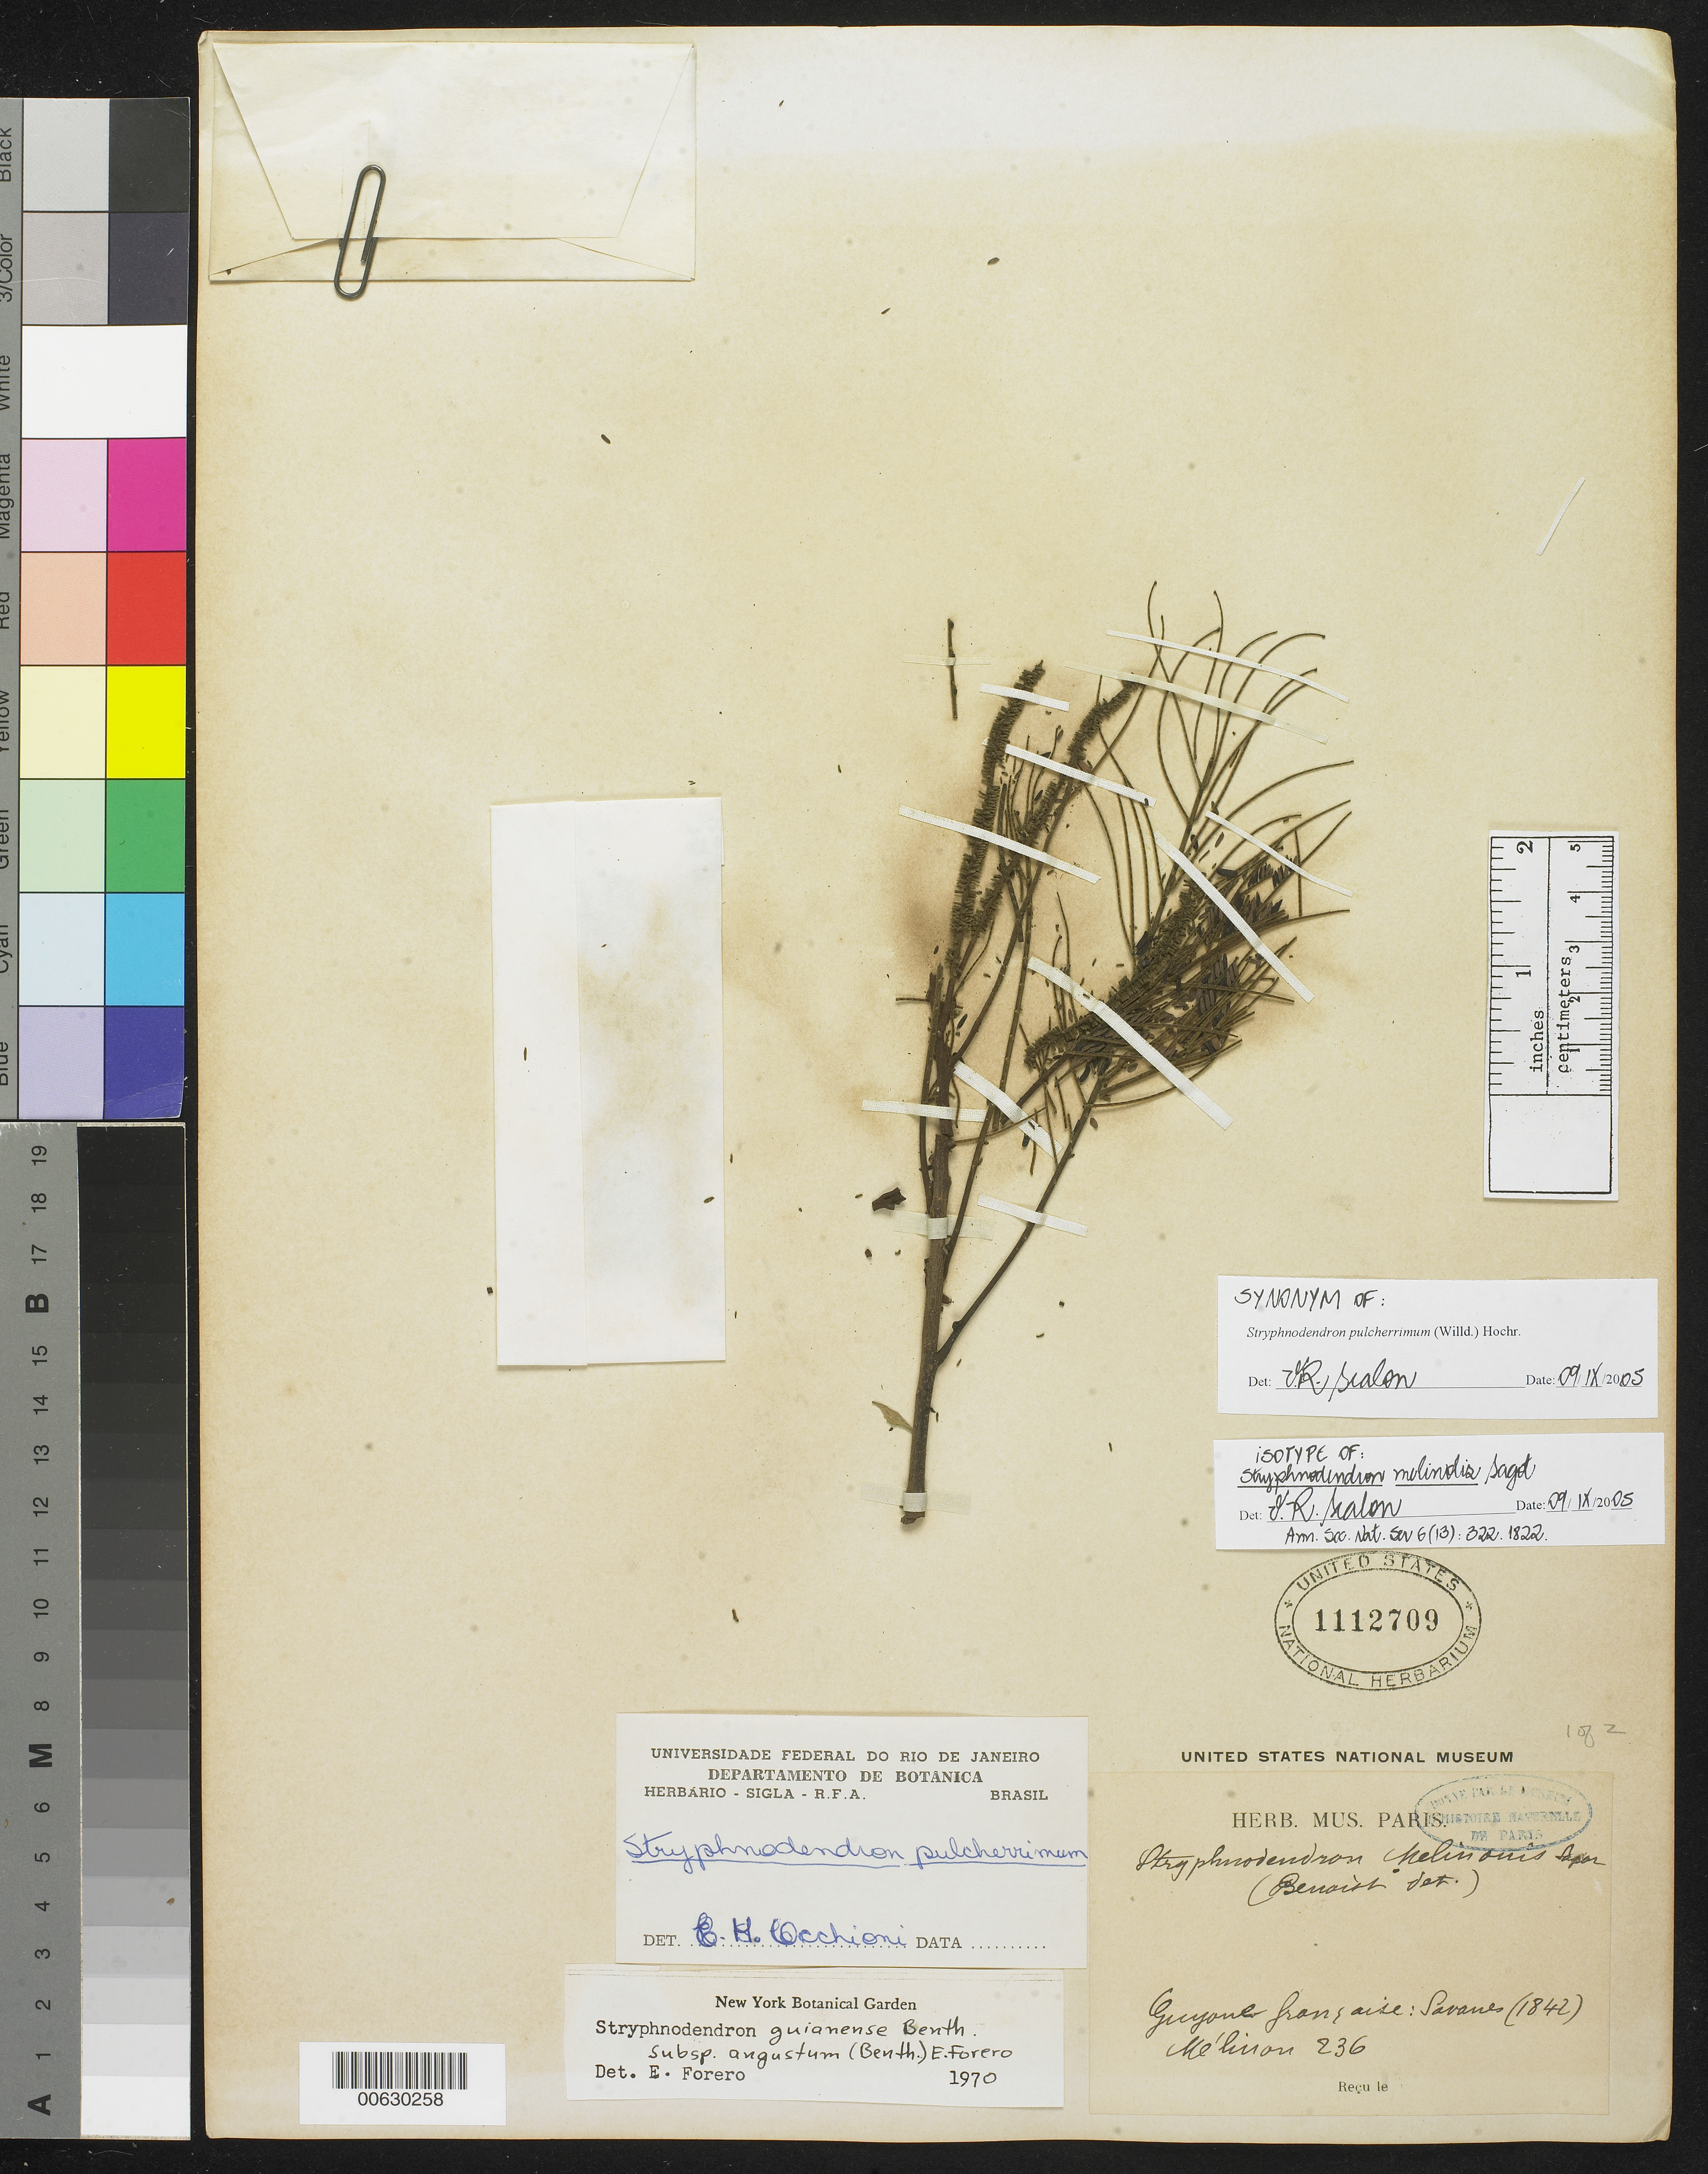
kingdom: Plantae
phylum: Tracheophyta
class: Magnoliopsida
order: Fabales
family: Fabaceae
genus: Stryphnodendron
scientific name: Stryphnodendron melinonis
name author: Sagot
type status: Isotype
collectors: M. Melinon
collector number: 236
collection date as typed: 1842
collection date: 1842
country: French Guiana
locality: Guyane francaise: Savanes.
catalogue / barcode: US 1112709